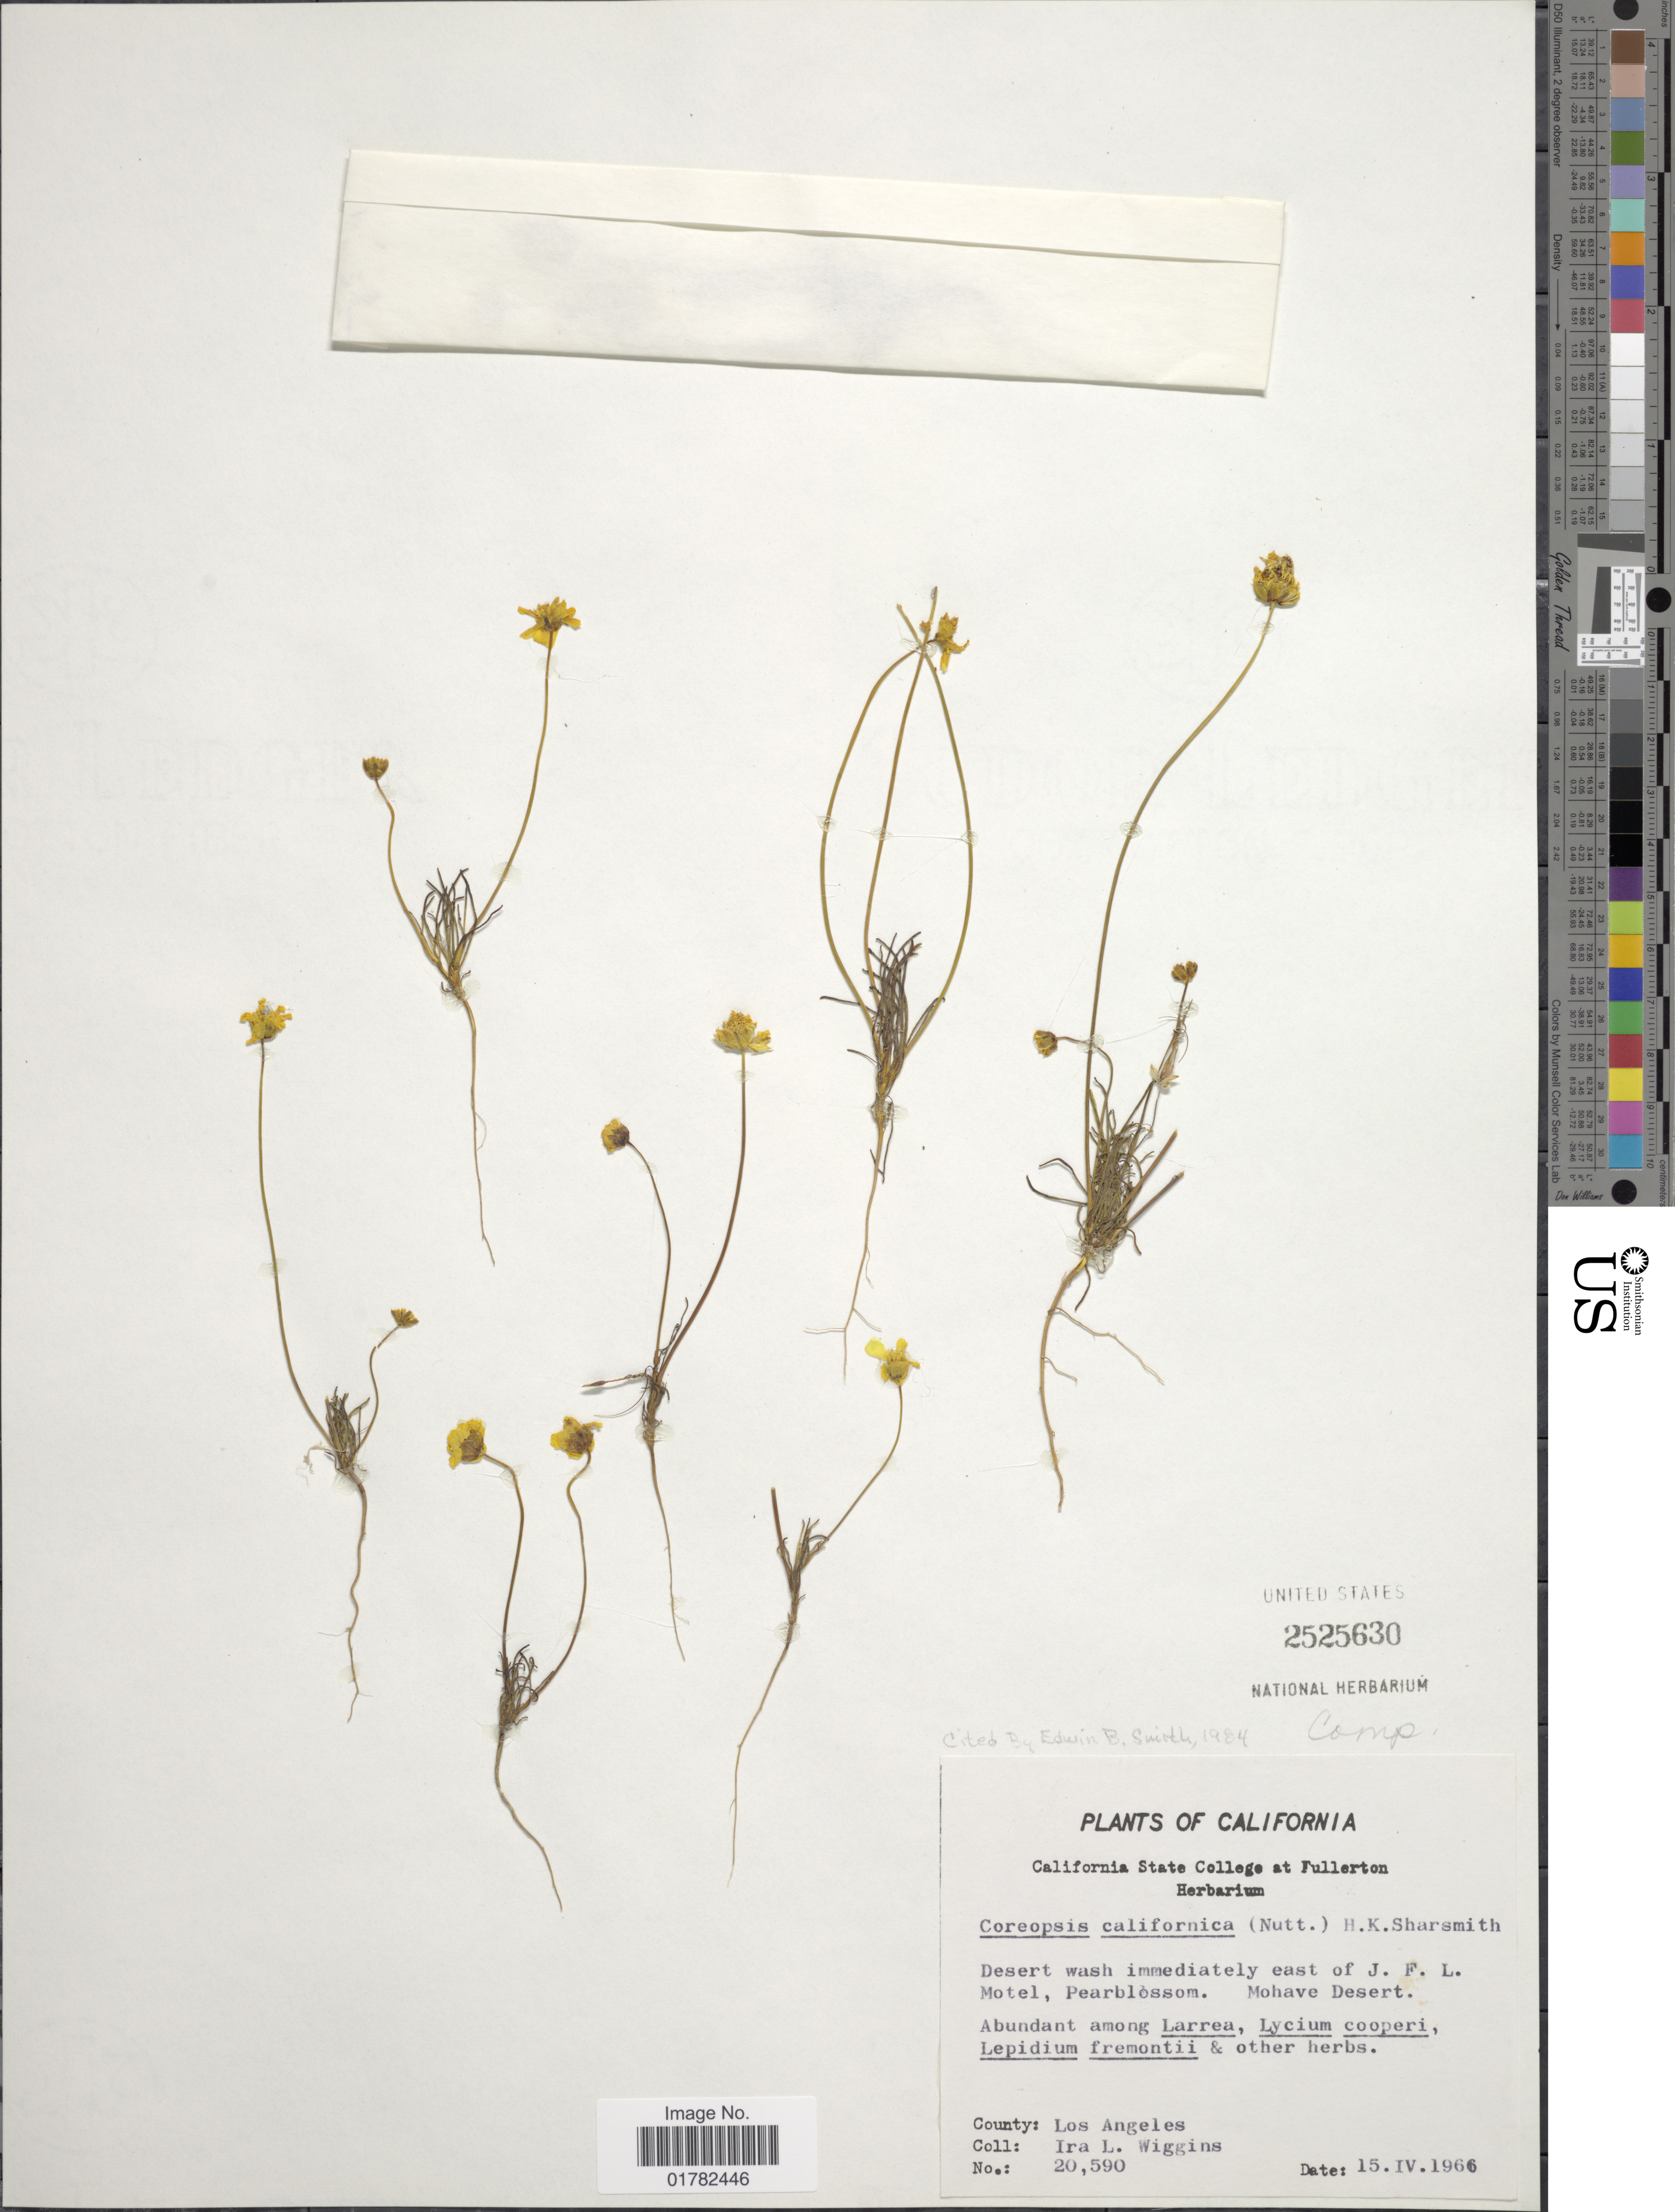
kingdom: Plantae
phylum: Tracheophyta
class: Magnoliopsida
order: Asterales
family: Asteraceae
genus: Coreopsis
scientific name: Coreopsis californica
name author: (Nutt.) H. Sharsm.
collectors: I. L. Wiggins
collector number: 20590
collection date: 1966-04-15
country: United States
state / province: California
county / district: Kern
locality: Deasert wash immediately east of J. F. L. Motel, Pearlblossom, Mohave Desert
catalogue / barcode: US 2525630